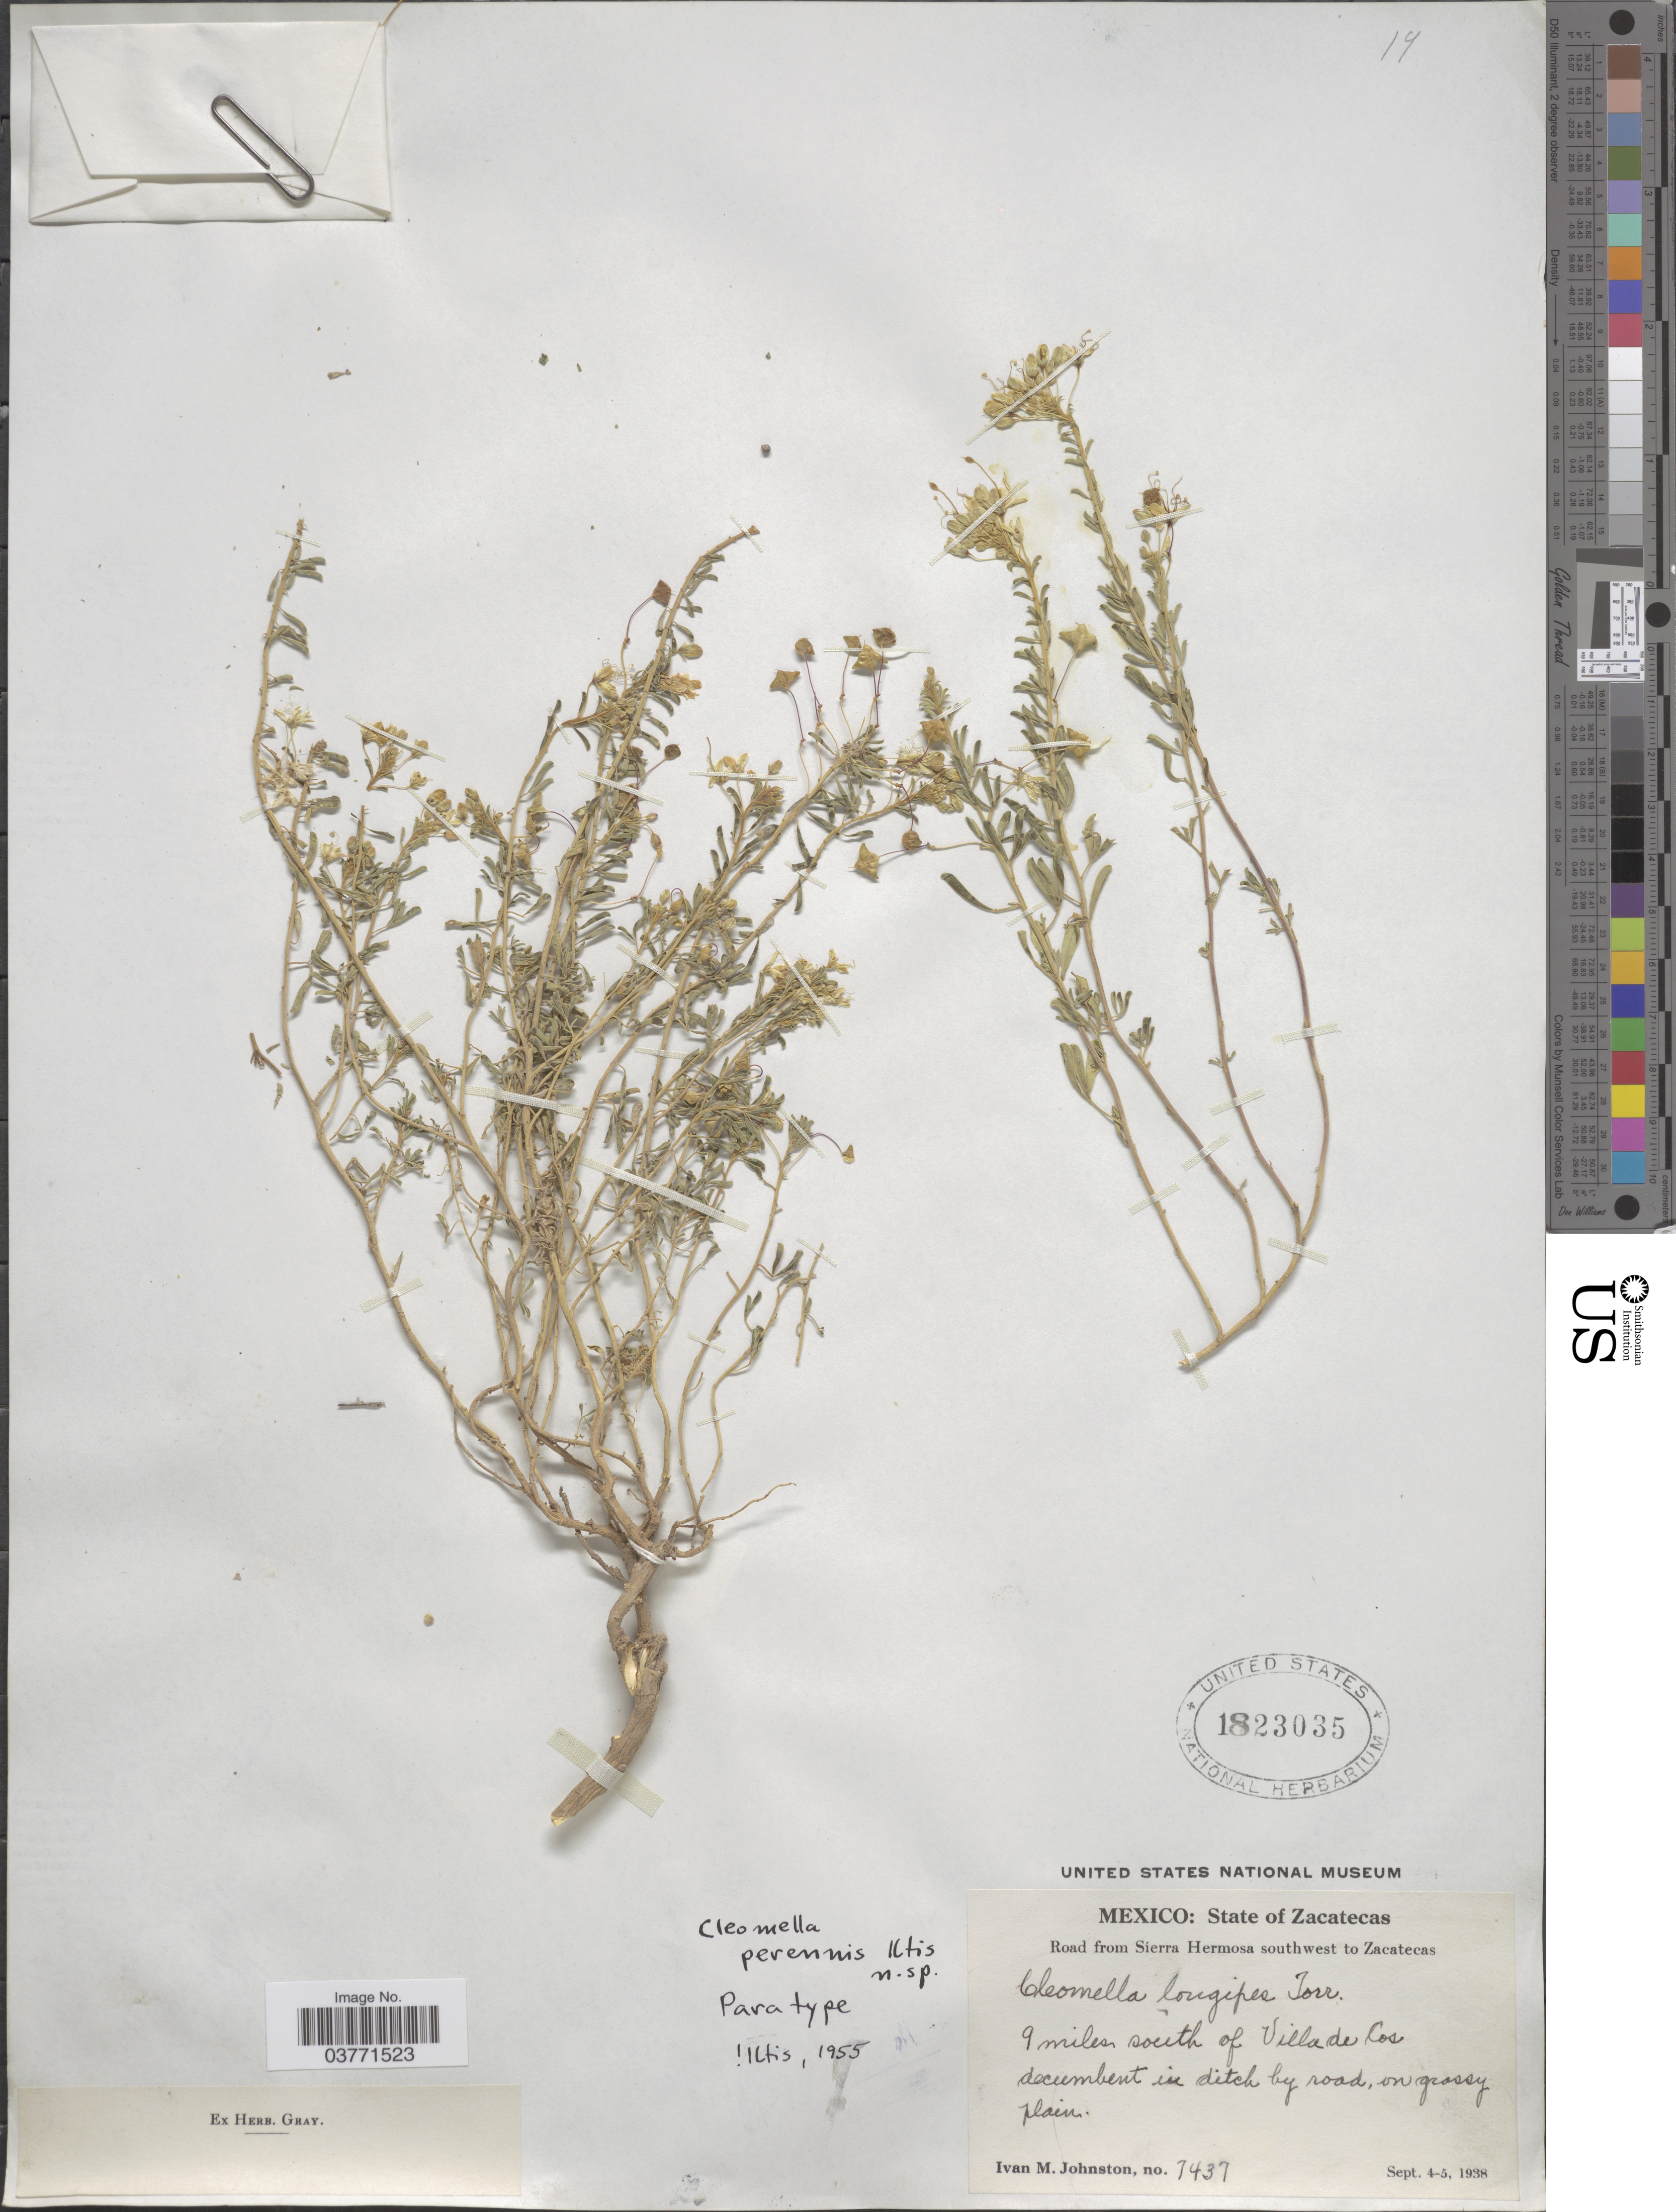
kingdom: Plantae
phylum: Tracheophyta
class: Magnoliopsida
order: Brassicales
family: Cleomaceae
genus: Cleomella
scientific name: Cleomella perennis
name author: Iltis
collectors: I.M. Johnston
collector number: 7437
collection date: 1938-09-04/1938-09-05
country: Mexico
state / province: Zacatecas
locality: State of Zacatecas. 9 miles south of Villa de Cos decumbent in ditch by road, on grassy plain.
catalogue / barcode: US 1823035